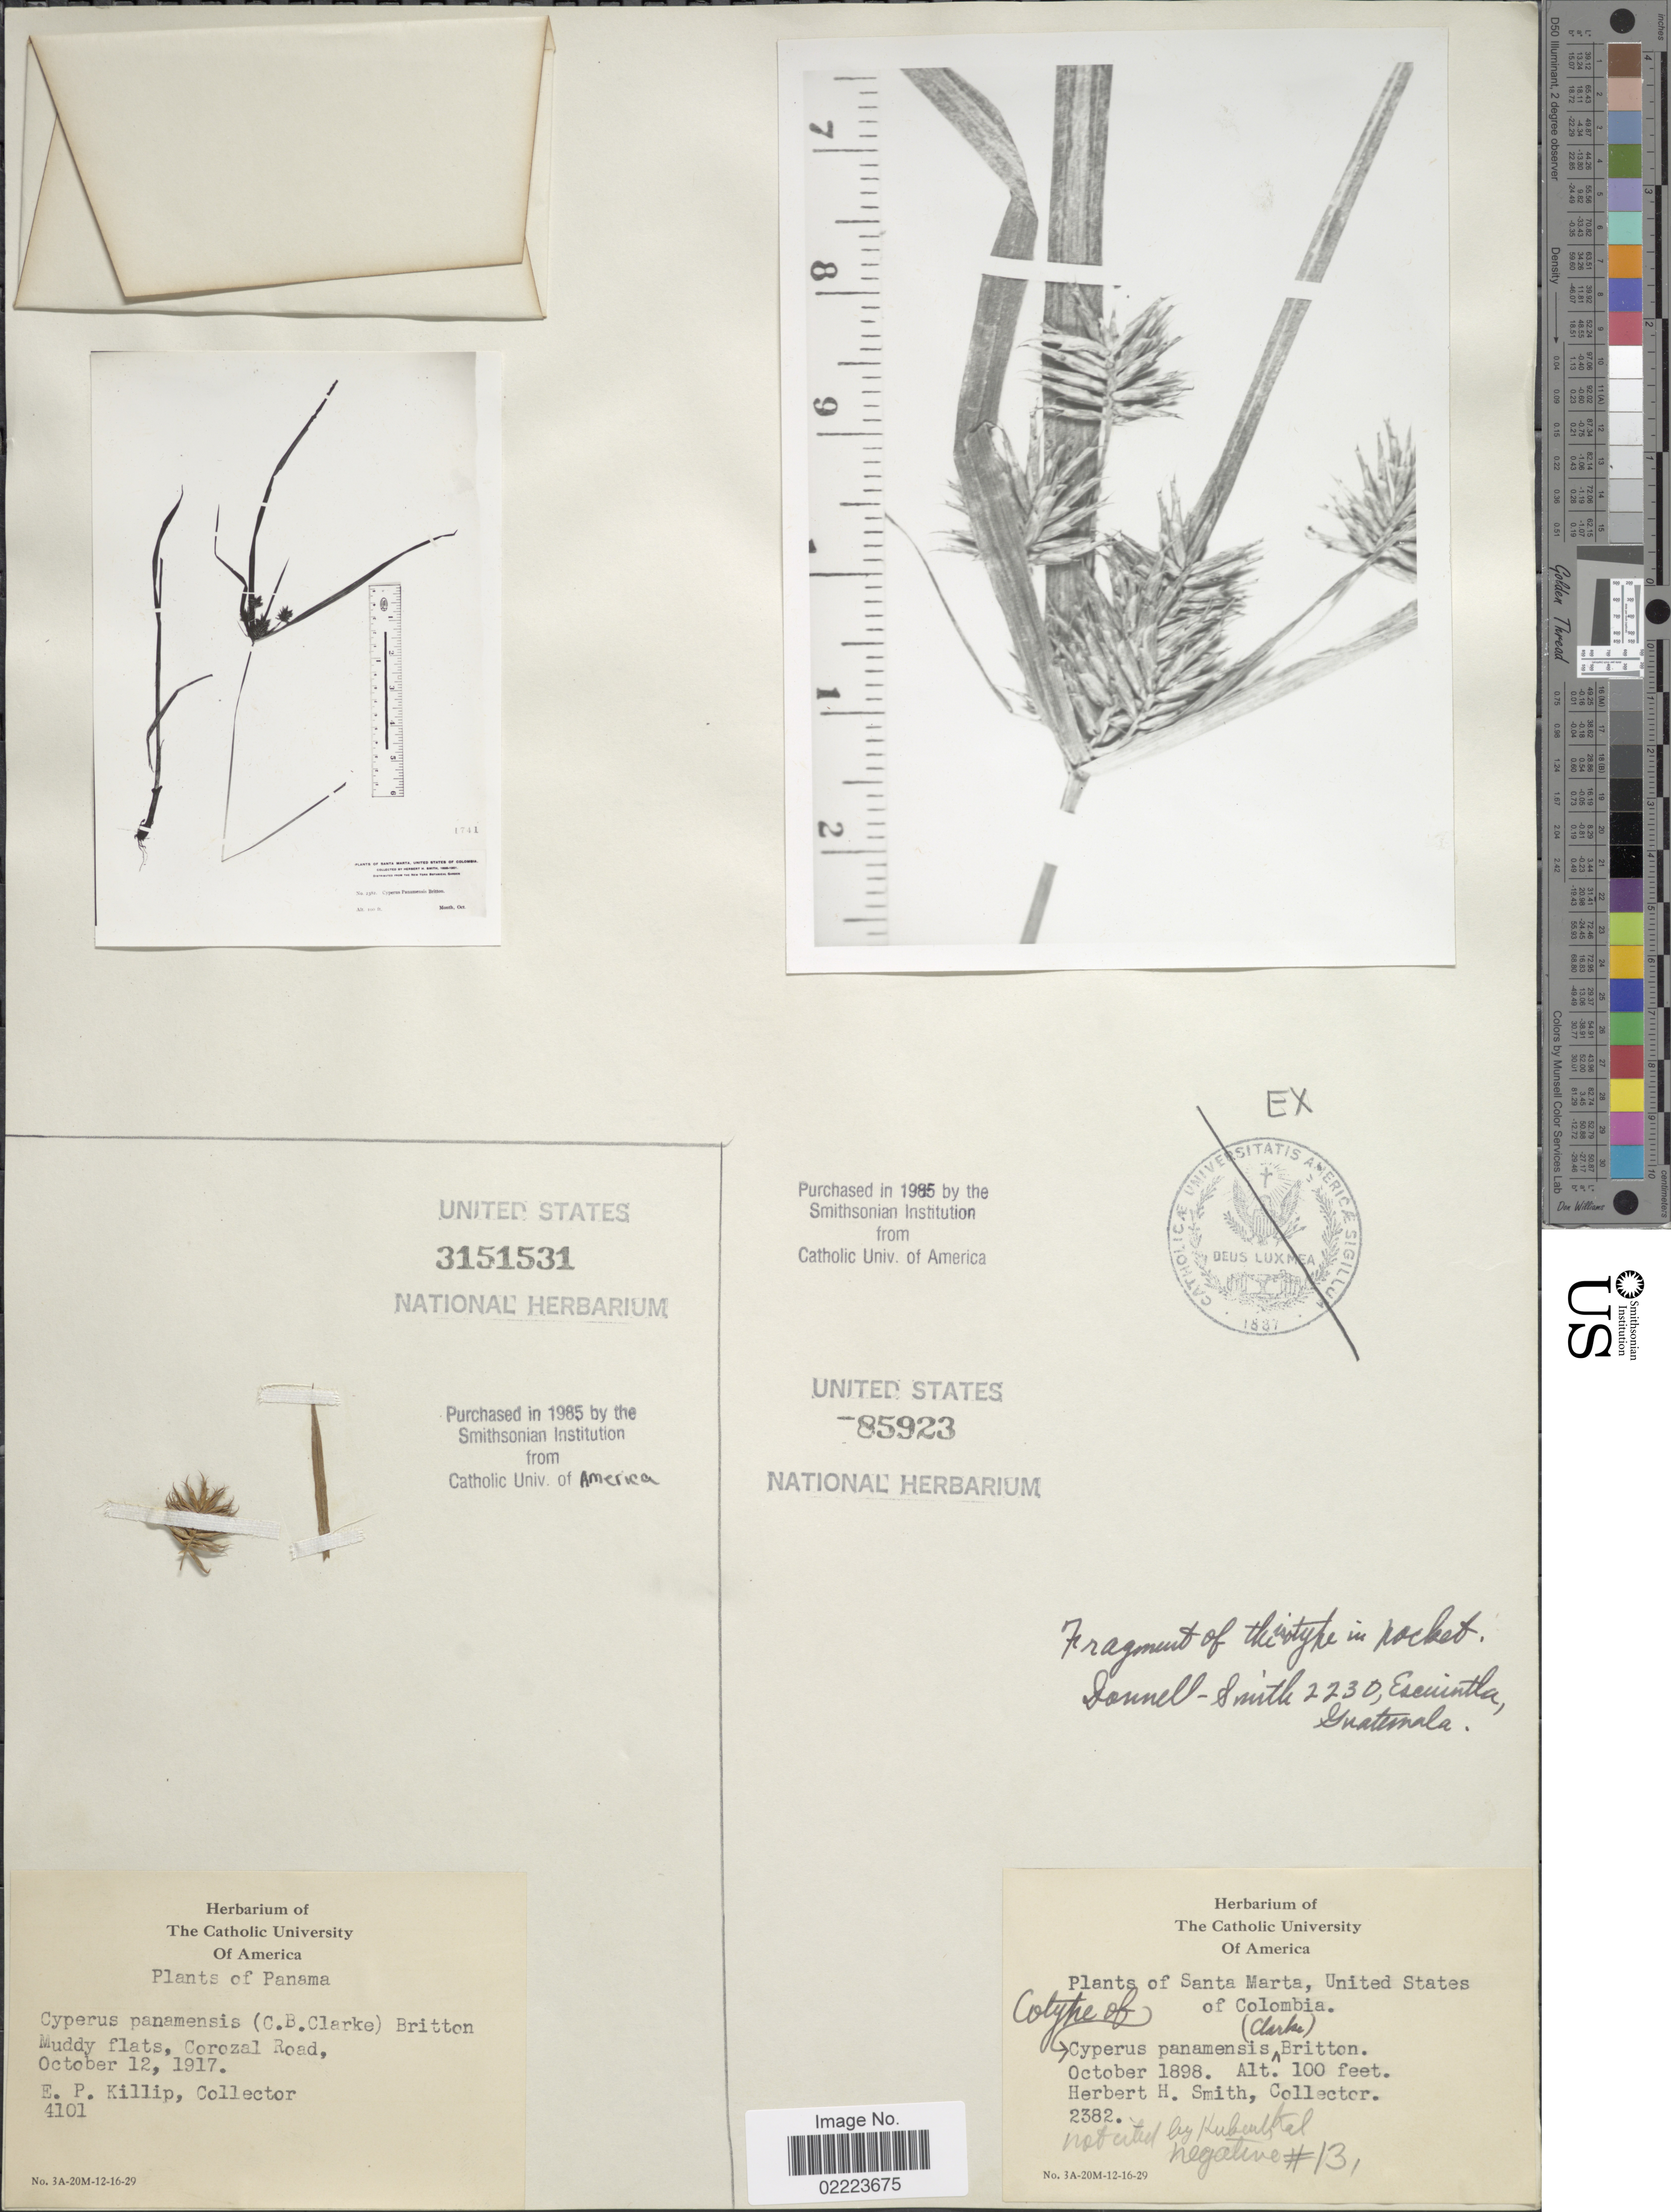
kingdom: Plantae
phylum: Tracheophyta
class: Liliopsida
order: Poales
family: Cyperaceae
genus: Cyperus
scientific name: Cyperus panamensis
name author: (C.B. Clarke) Britton ex Standl.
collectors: Herbert H. Smith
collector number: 2382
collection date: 1898-10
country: Colombia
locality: Santa Marta, United States of Colombia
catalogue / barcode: US 85923